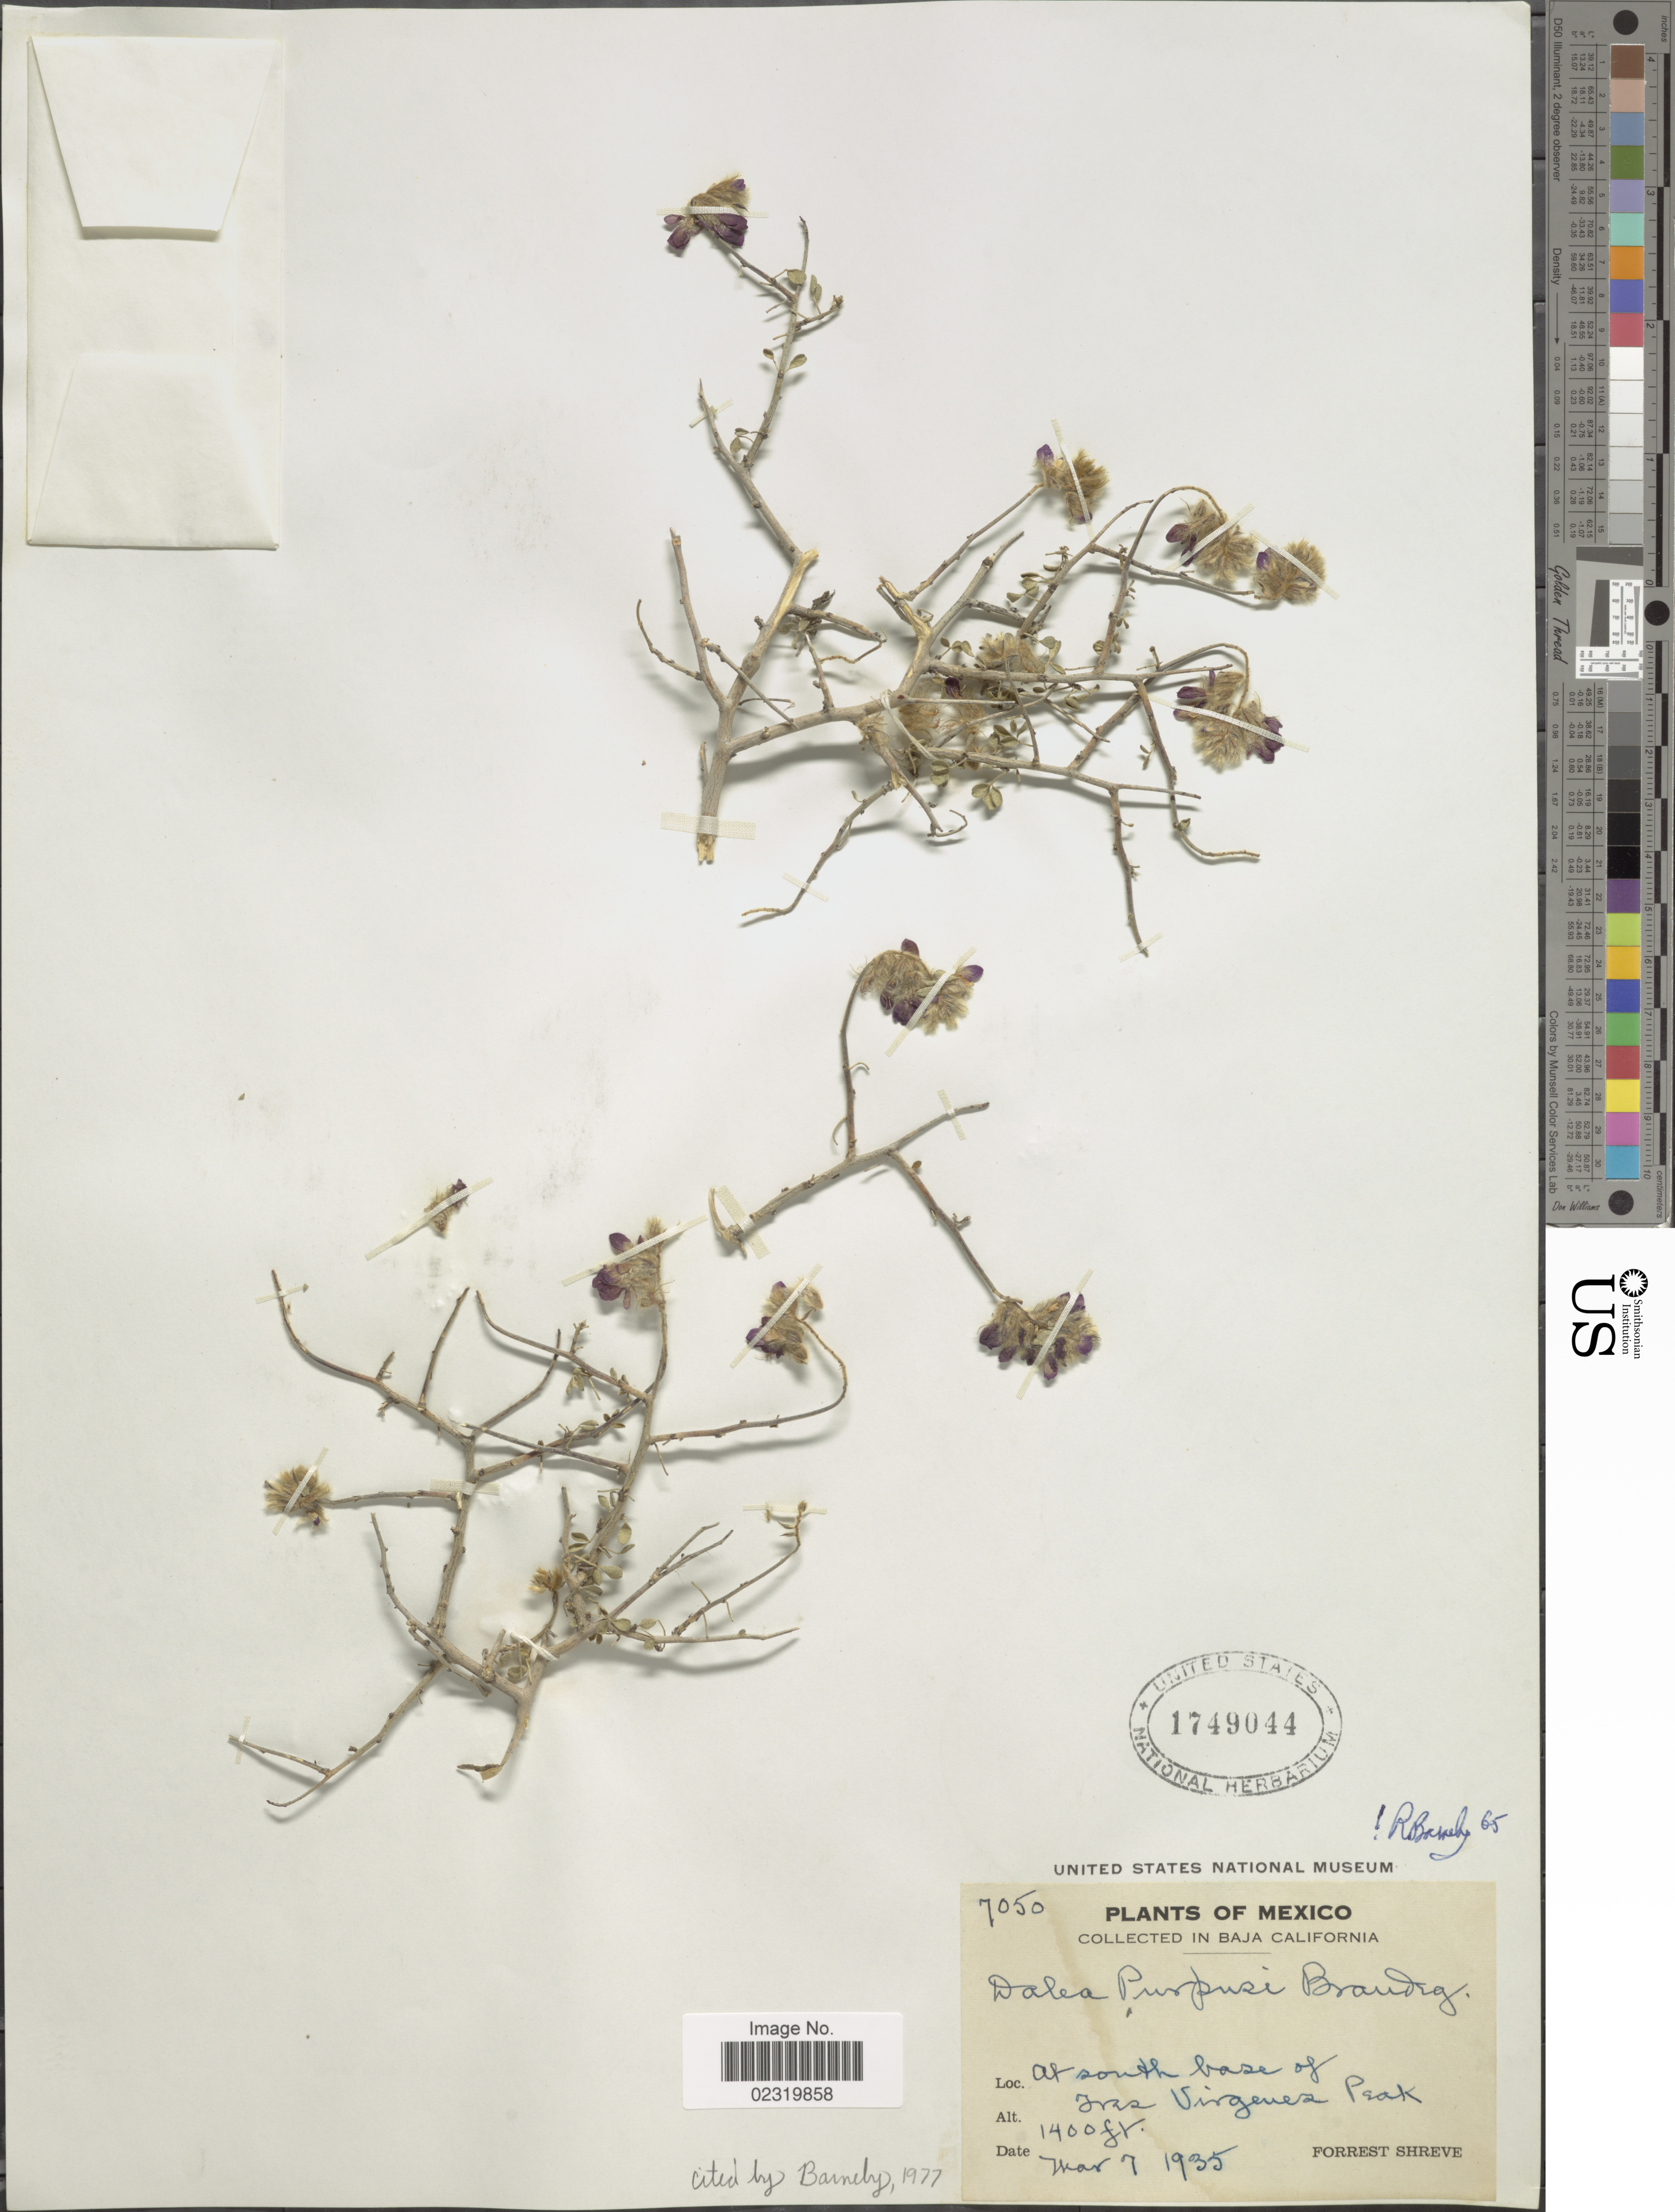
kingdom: Plantae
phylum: Tracheophyta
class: Magnoliopsida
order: Fabales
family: Fabaceae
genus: Dalea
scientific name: Dalea purpusi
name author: Brandegee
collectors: F. Shreve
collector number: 7050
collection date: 1935-03-07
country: Mexico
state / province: Baja California Sur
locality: At south base of Iras Tres Virgeuez Peak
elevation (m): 427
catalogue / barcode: US 1749044